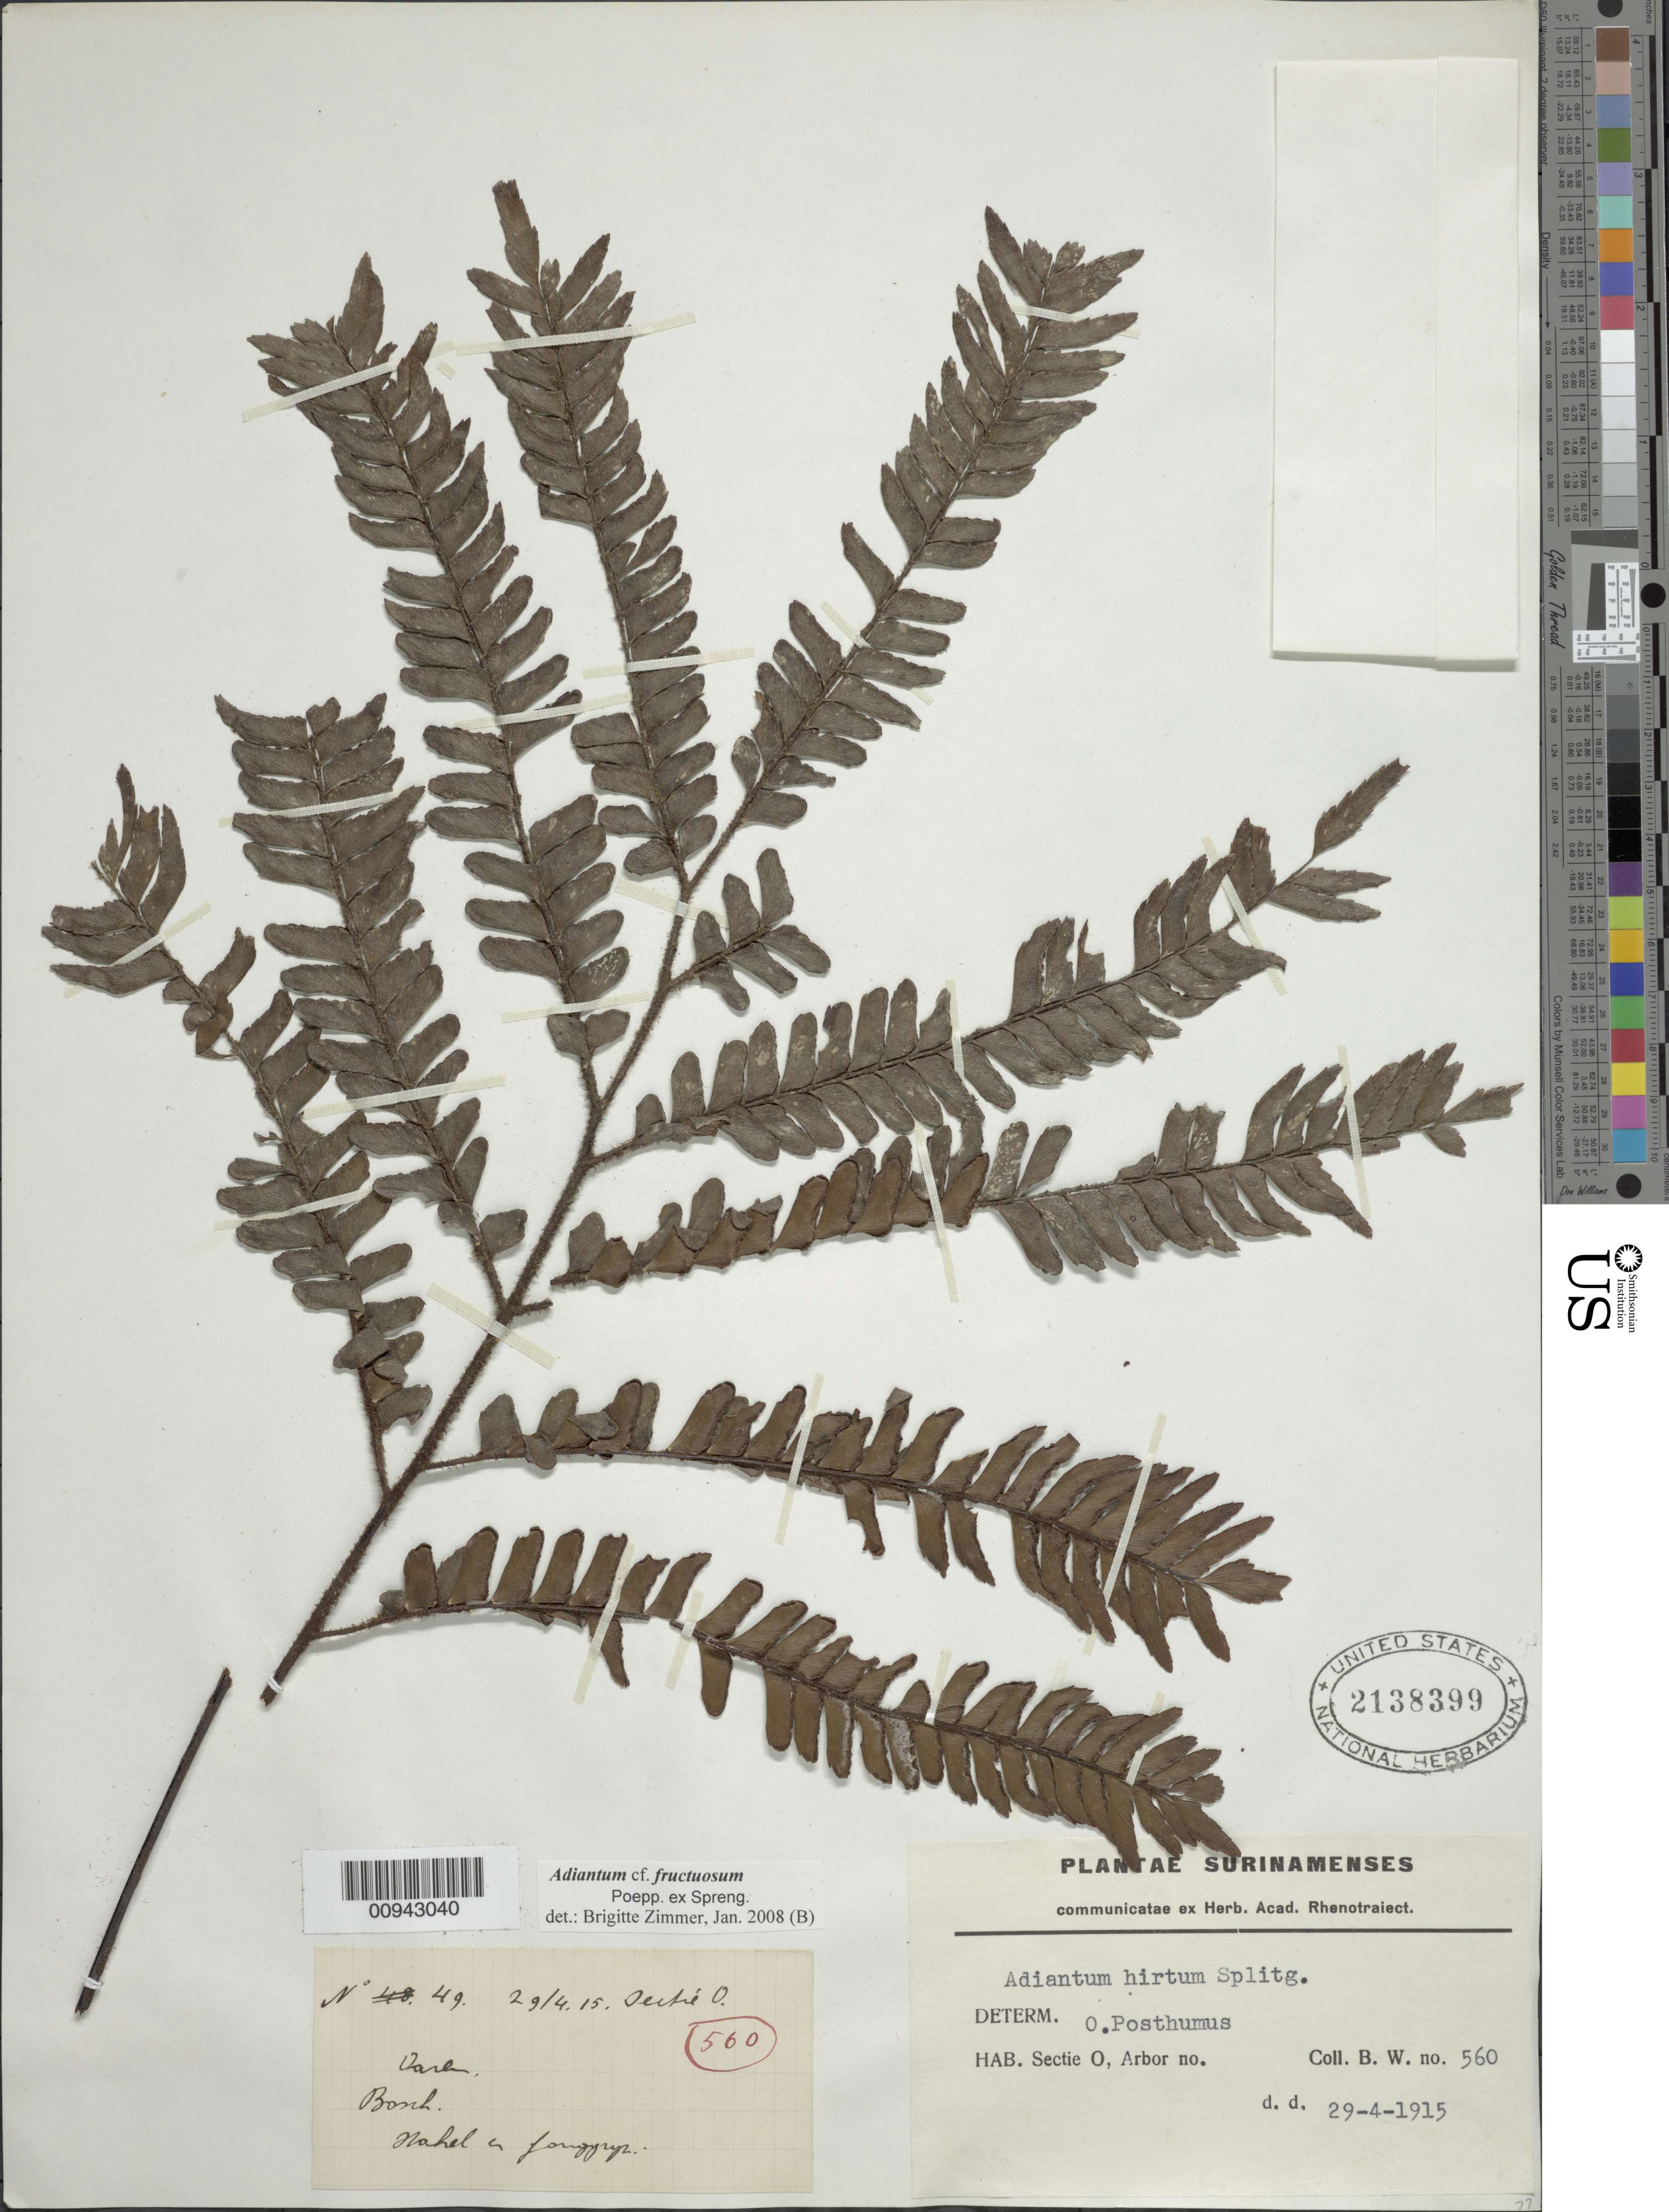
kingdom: Plantae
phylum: Tracheophyta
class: Polypodiopsida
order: Polypodiales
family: Pteridaceae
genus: Adiantum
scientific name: Adiantum fructuosum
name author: Poepp. ex Spreng.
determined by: Zimmer, B.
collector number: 560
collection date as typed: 29-Apr-15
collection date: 1915-04-29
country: Suriname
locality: Sectie O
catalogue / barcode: US 2138399